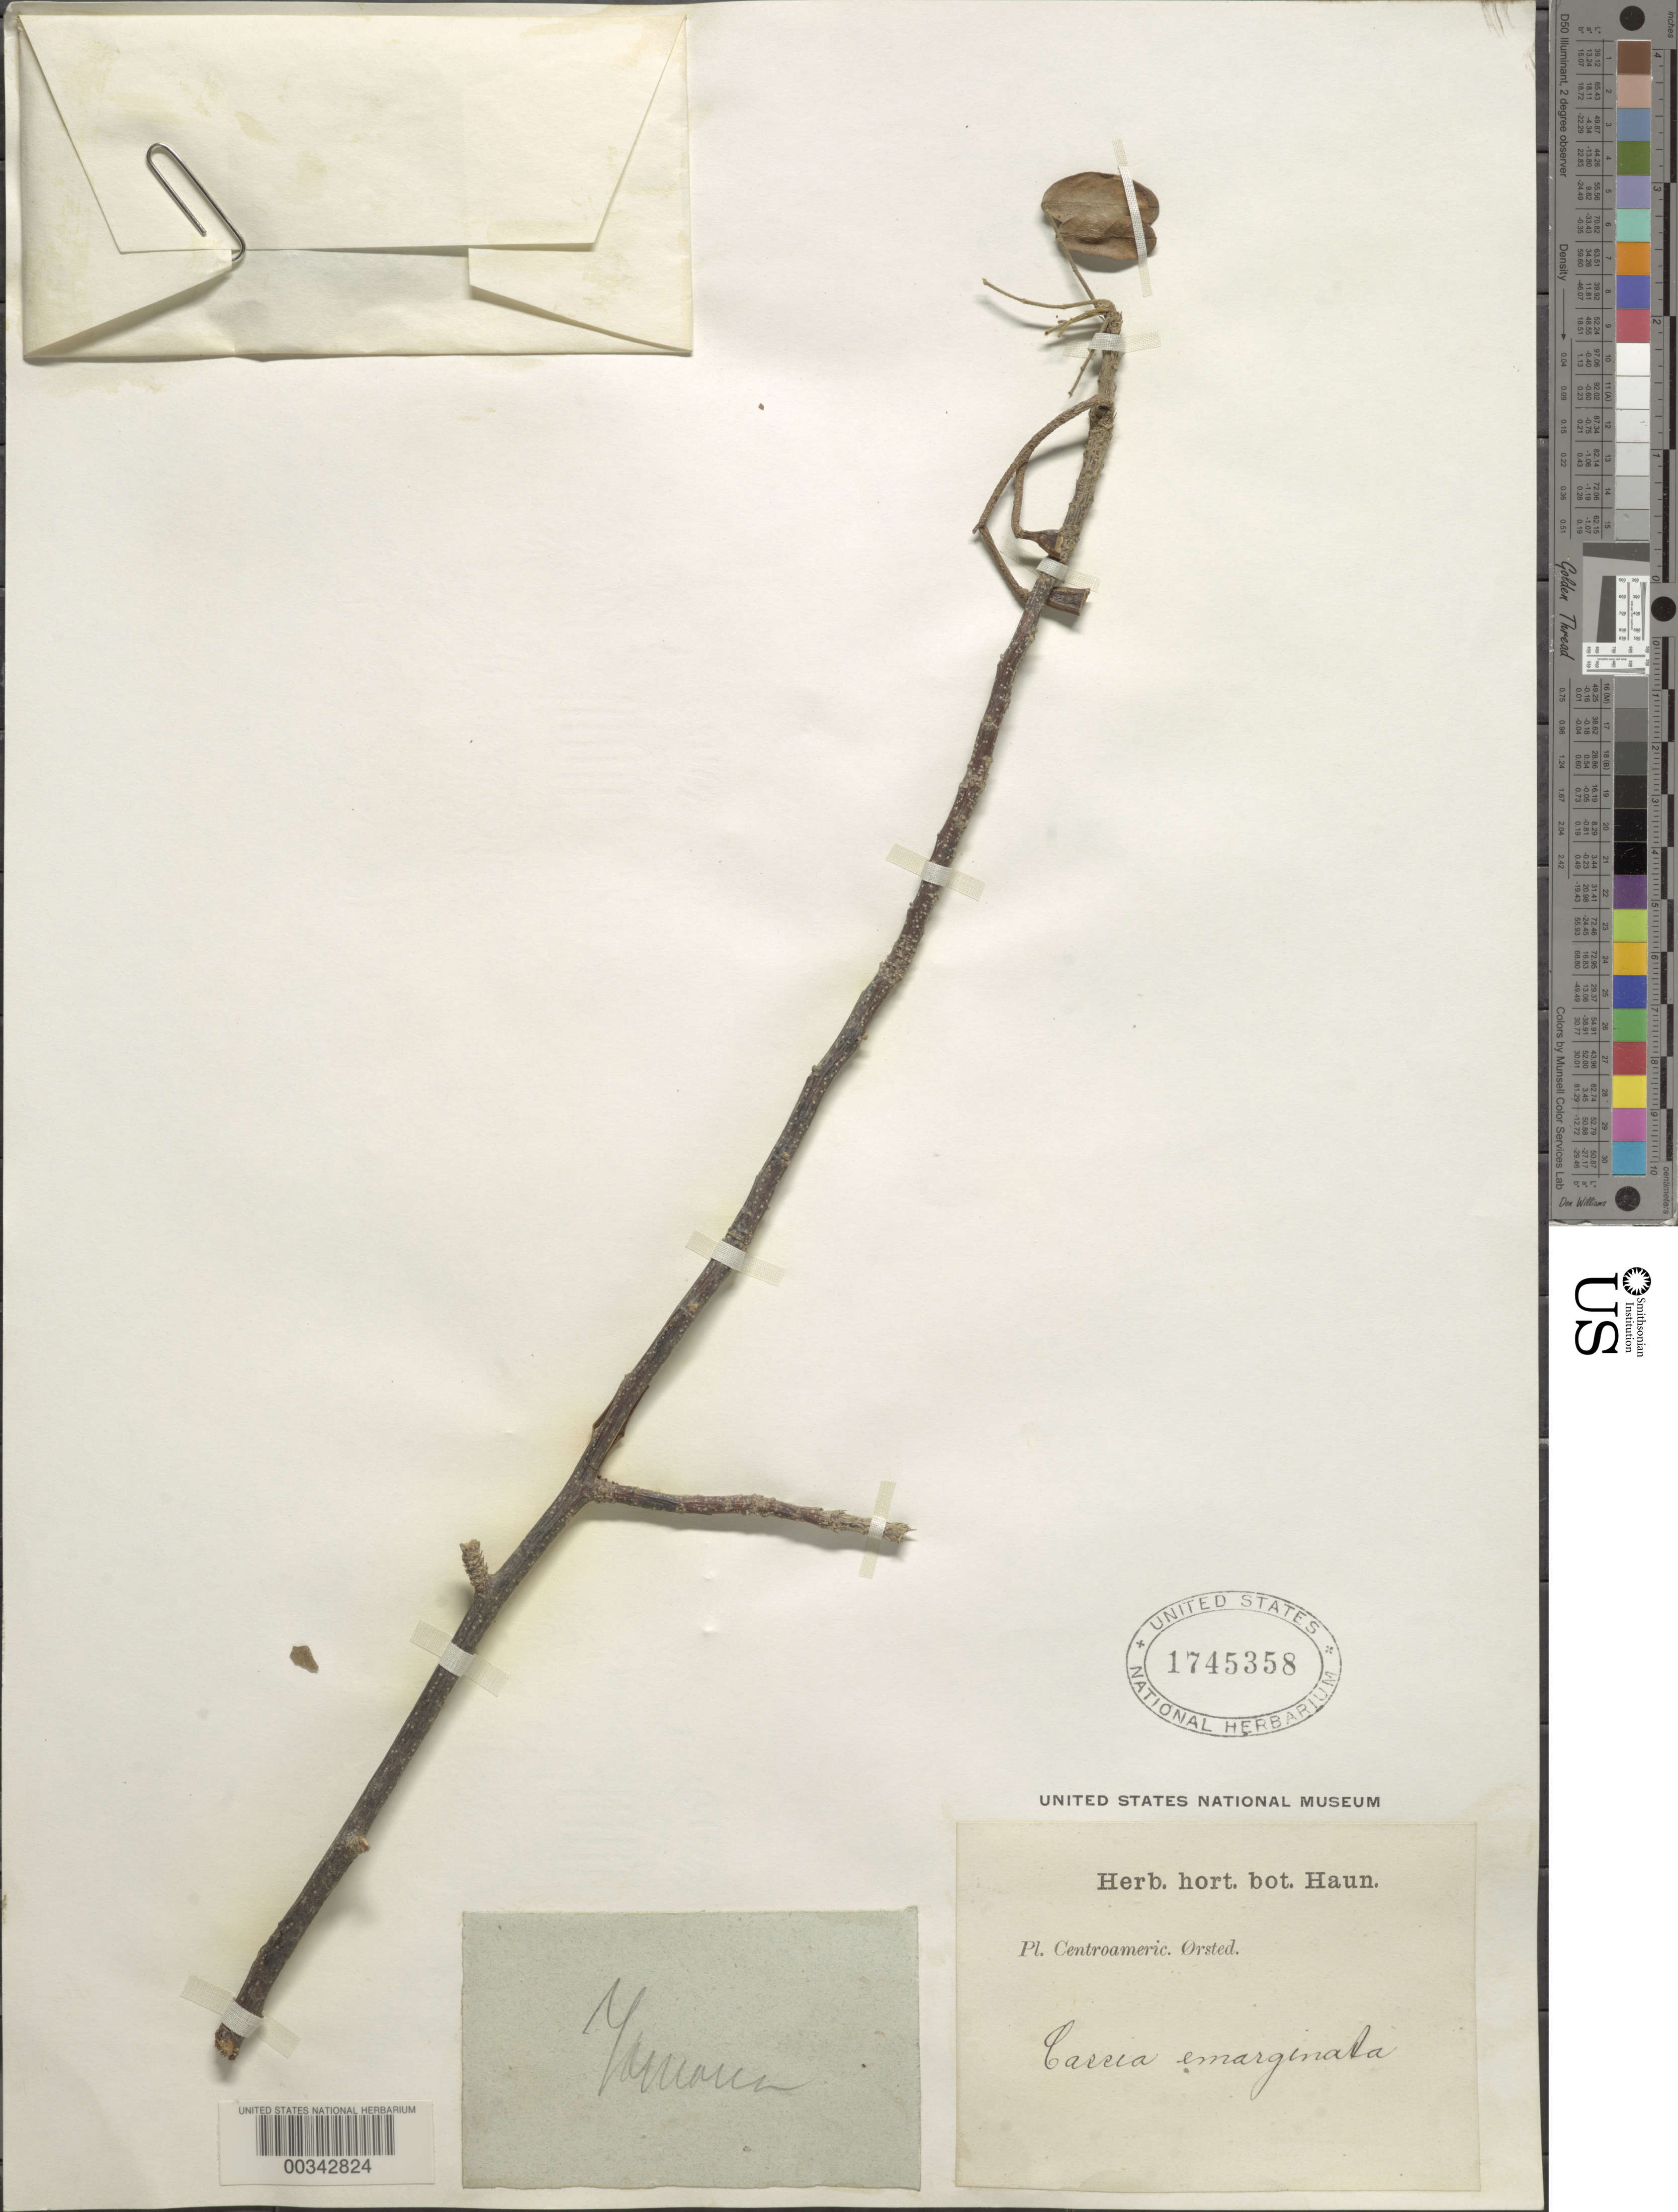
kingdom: Plantae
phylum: Tracheophyta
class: Magnoliopsida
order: Fabales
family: Fabaceae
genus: Senna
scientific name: Senna emarginata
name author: L.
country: Guatemala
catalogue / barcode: US 1745358